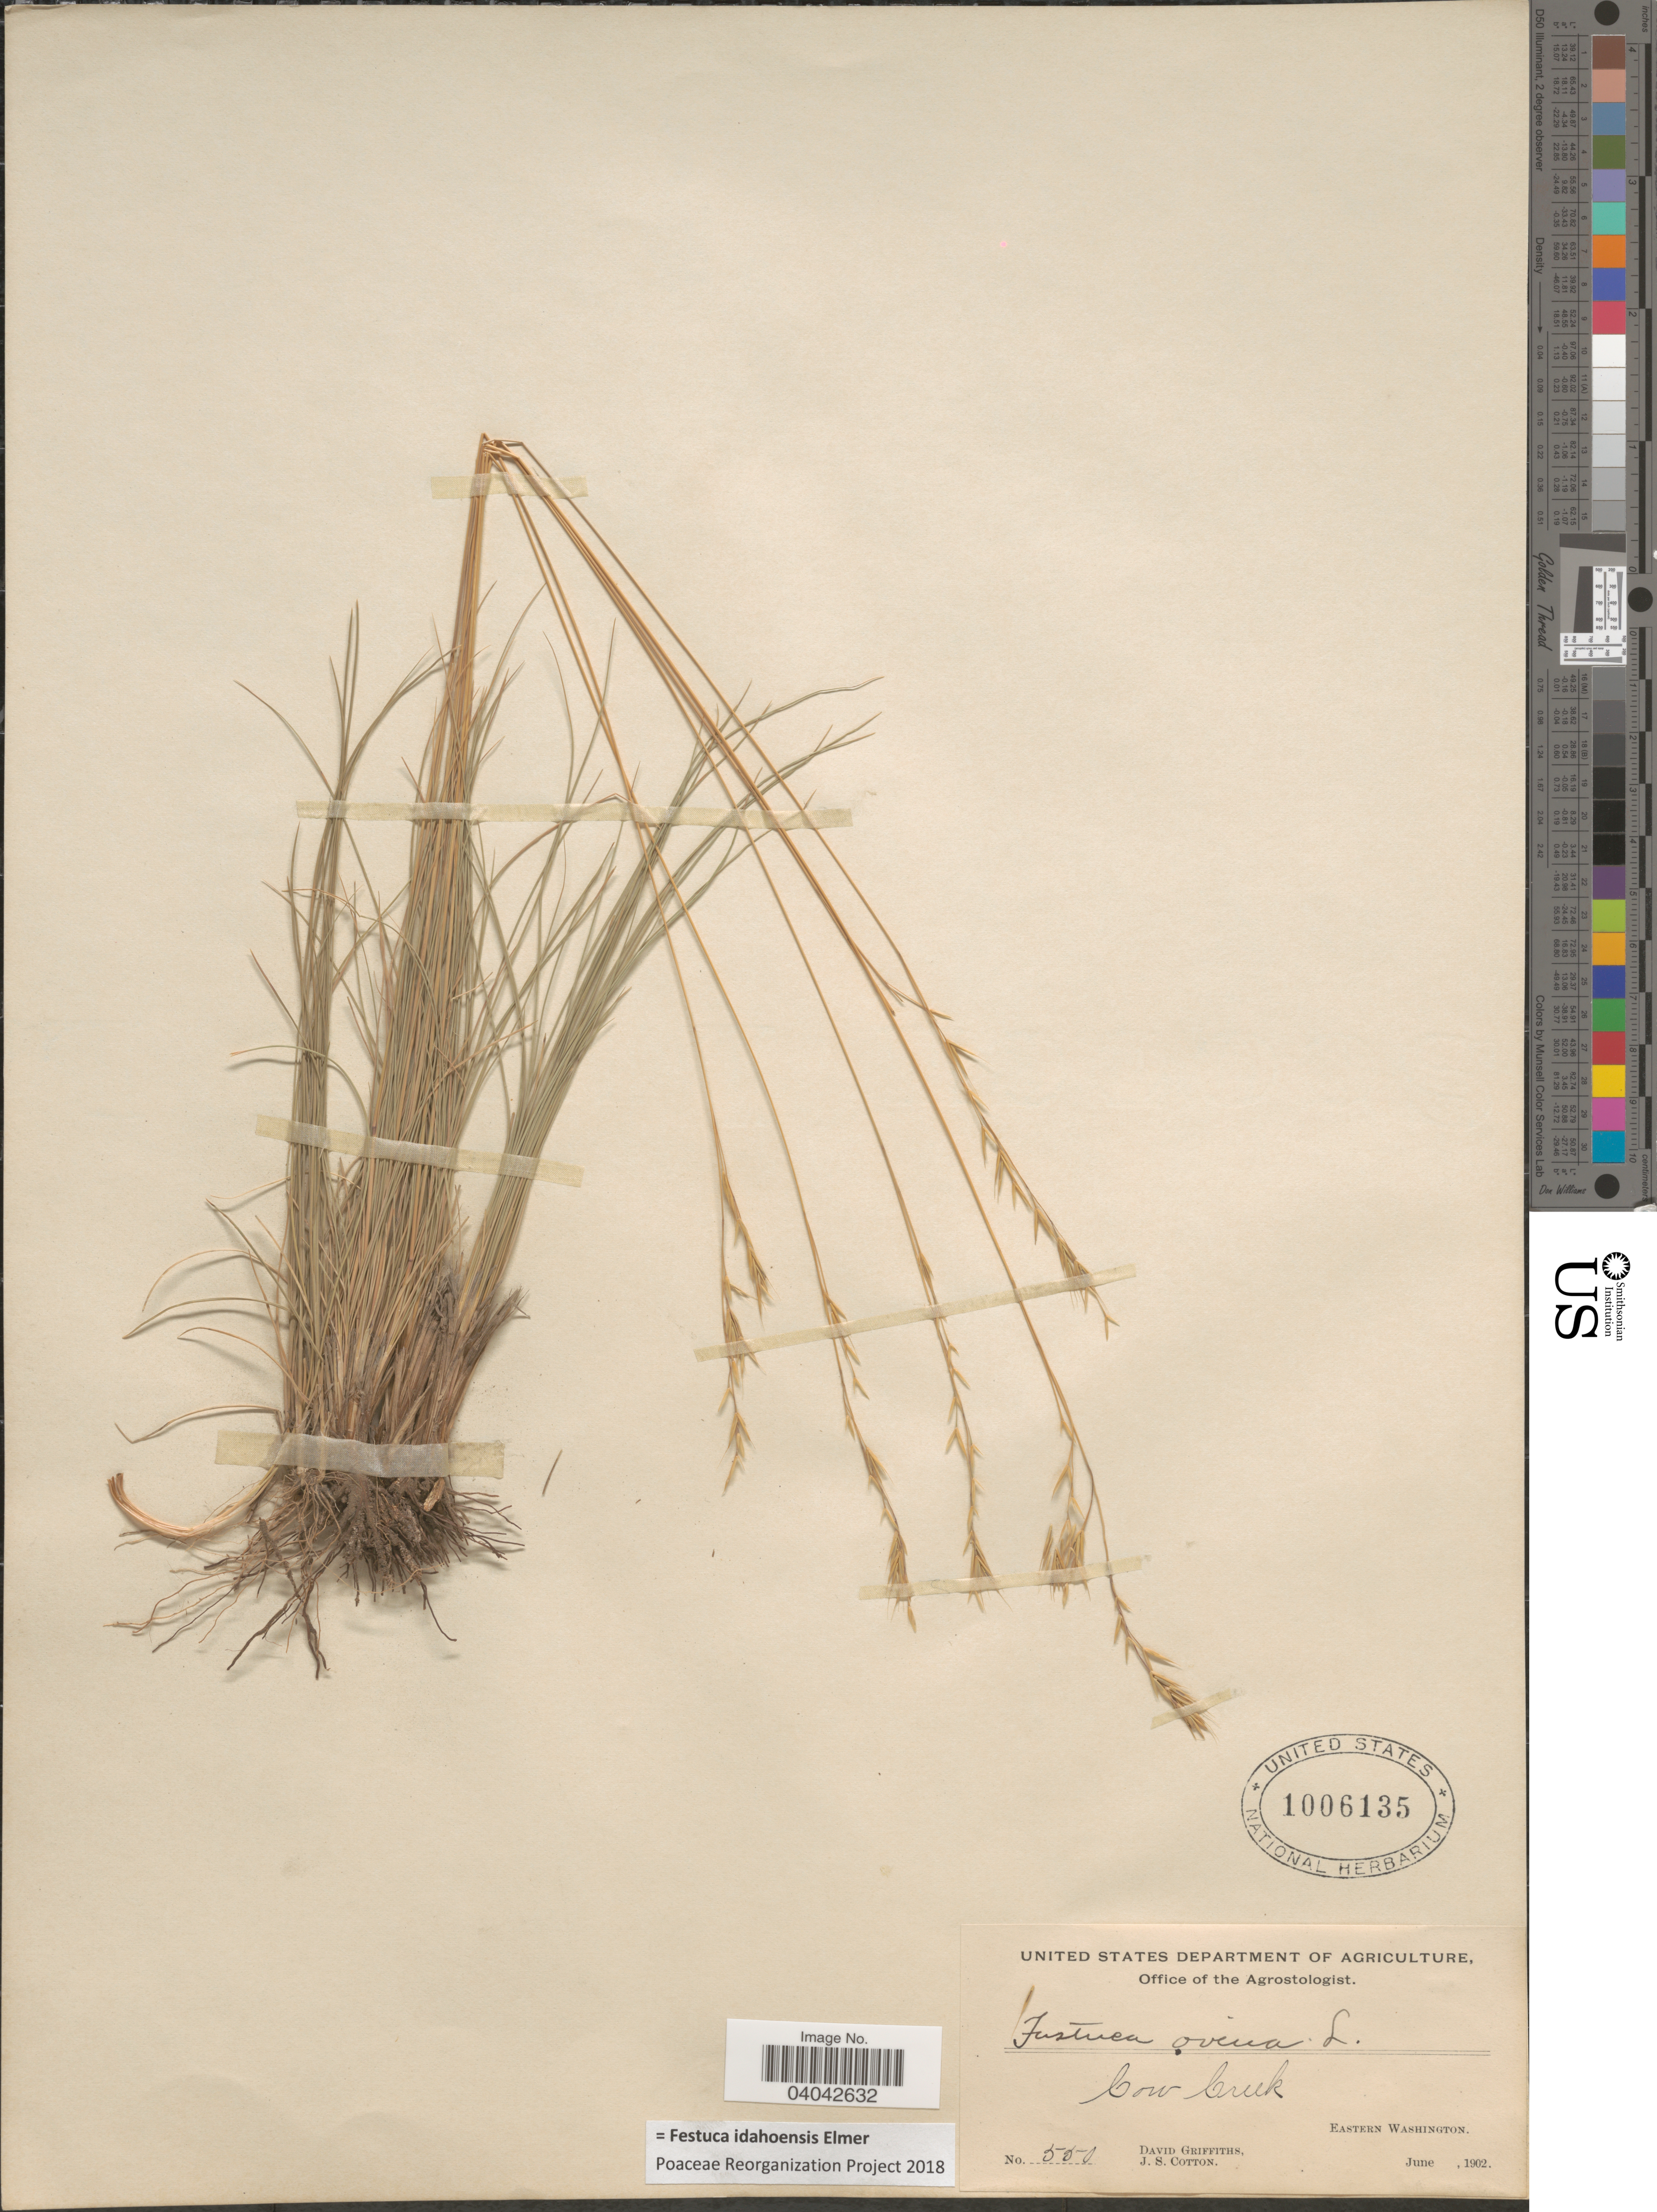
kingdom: Plantae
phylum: Tracheophyta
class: Liliopsida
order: Poales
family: Poaceae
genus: Festuca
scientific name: Festuca idahoensis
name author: Elmer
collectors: D. Griffiths & J. S. Cotton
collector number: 550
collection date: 1902-06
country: United States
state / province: Washington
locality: Cow Creek. Eastern Washington.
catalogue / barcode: US 1006135